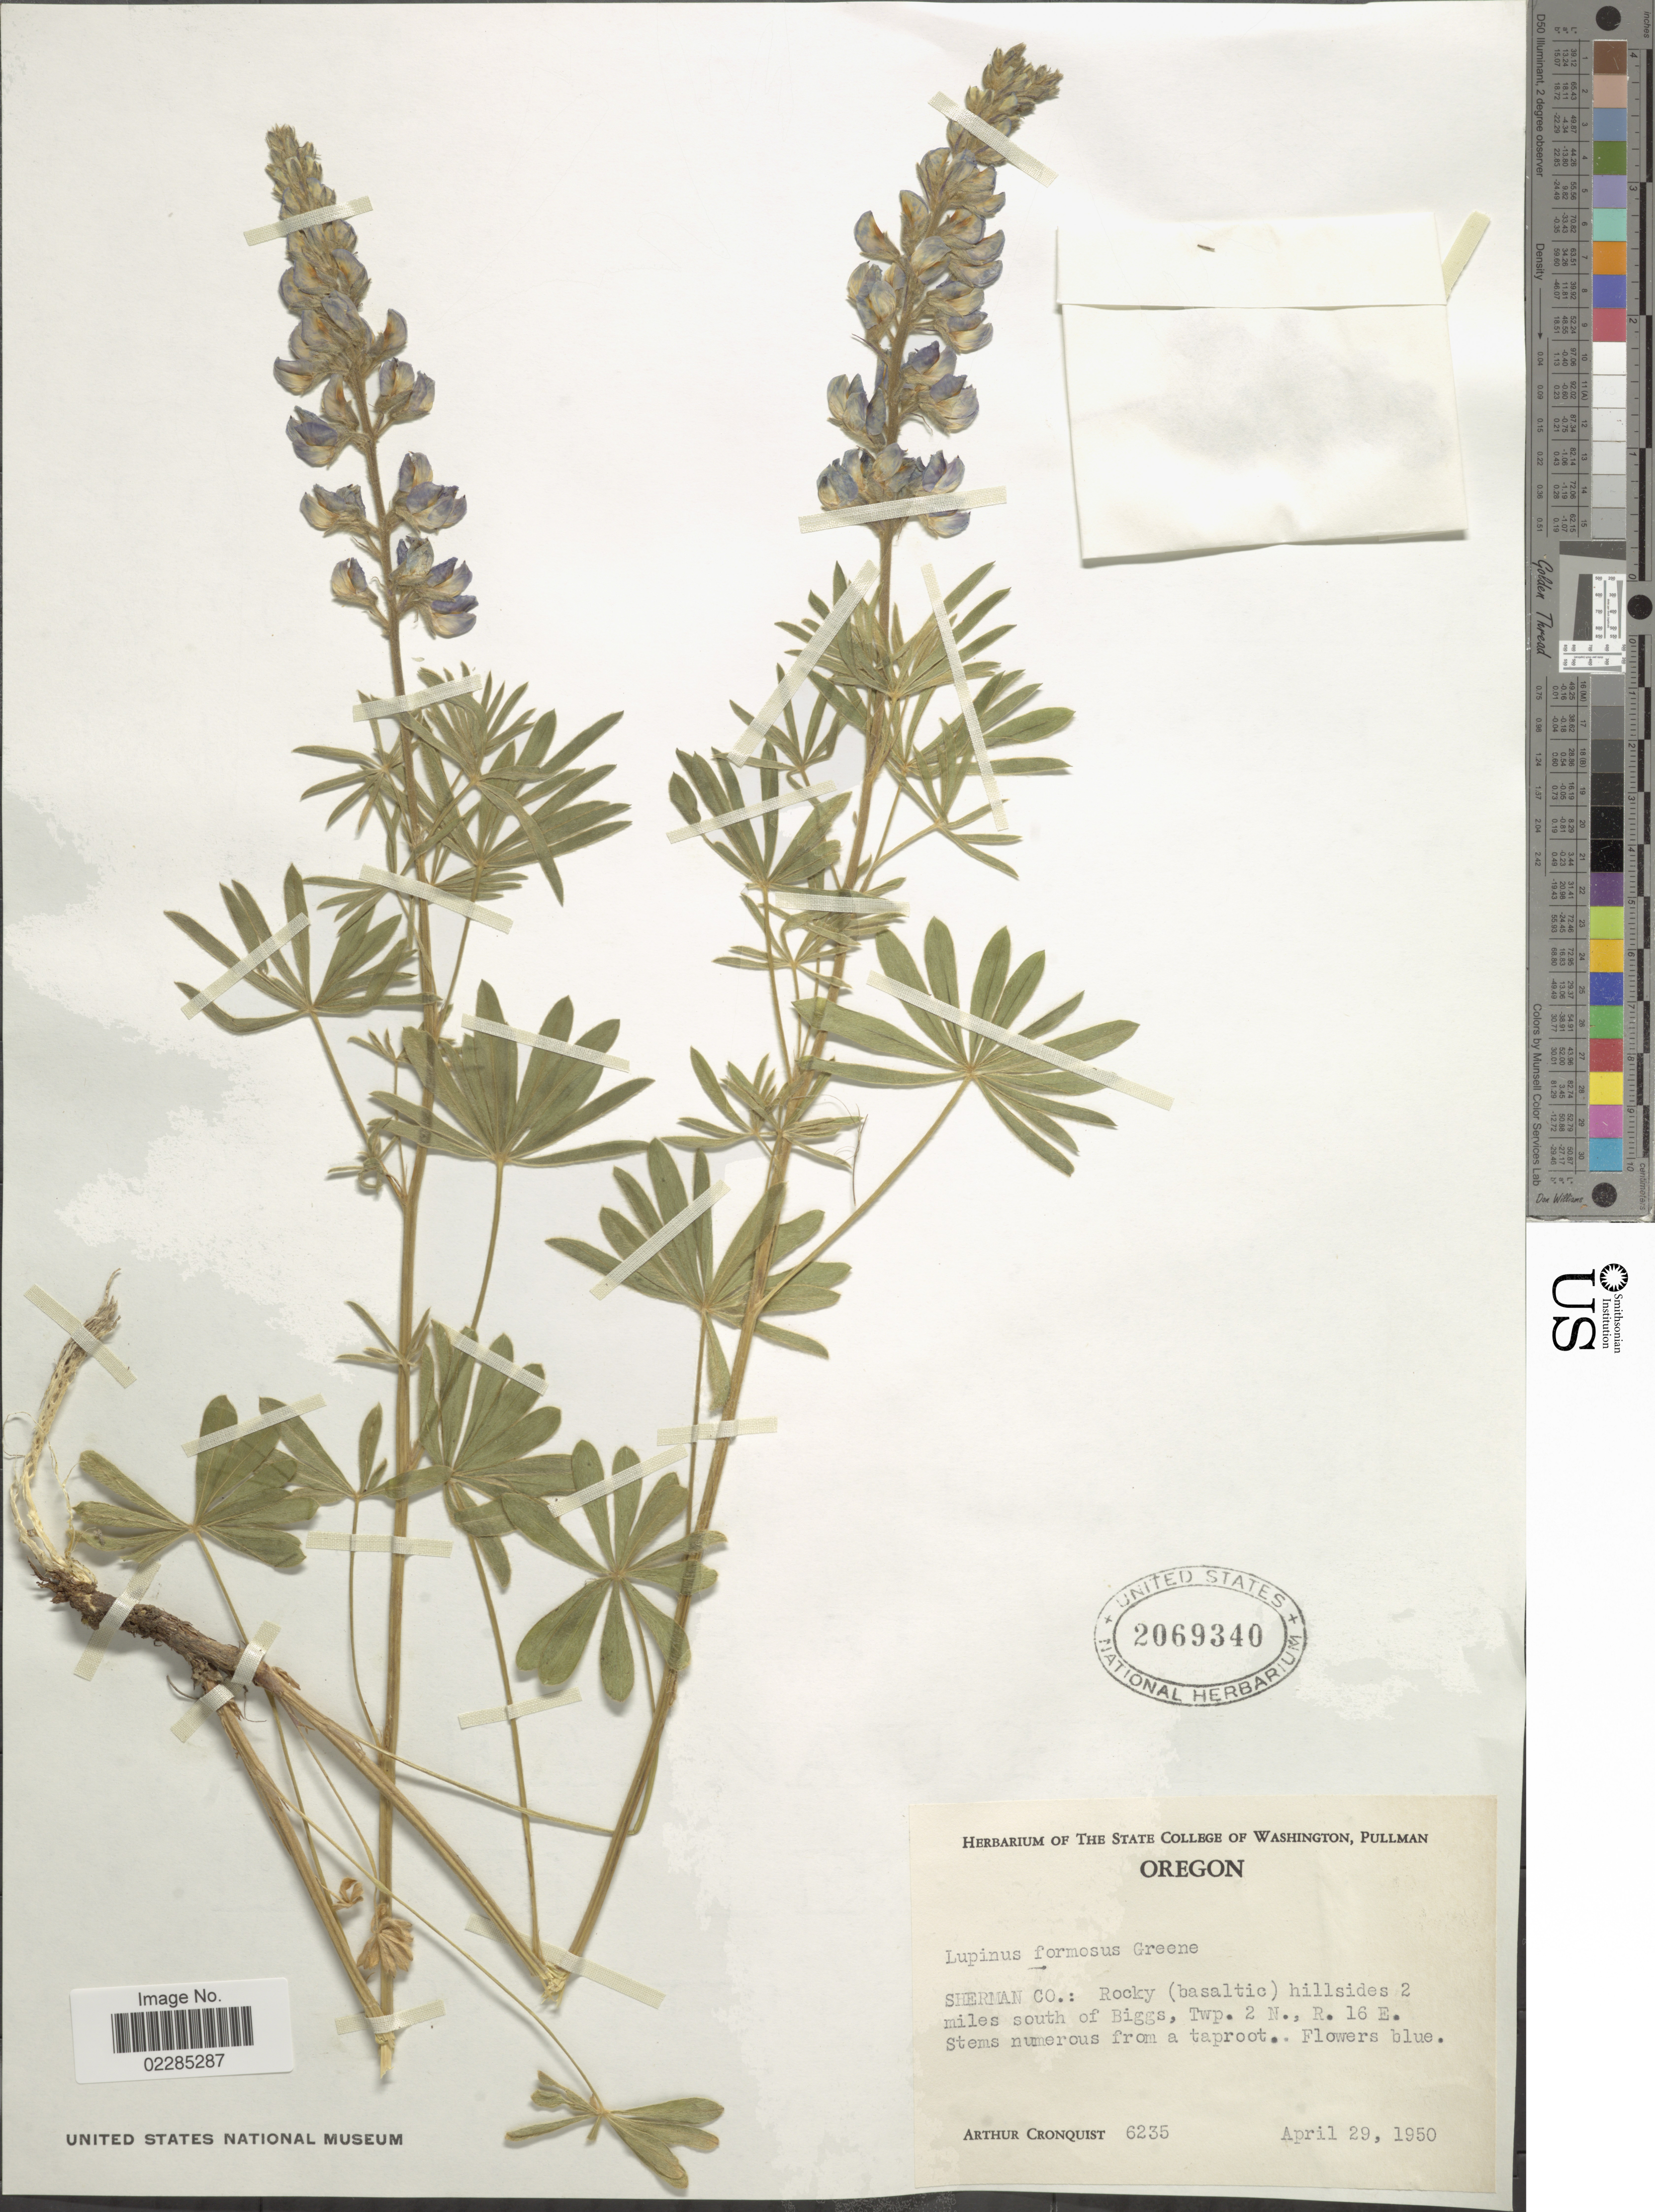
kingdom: Plantae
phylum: Tracheophyta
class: Magnoliopsida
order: Fabales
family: Fabaceae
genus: Lupinus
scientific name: Lupinus formosus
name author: Greene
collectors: A. J. Cronquist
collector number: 6235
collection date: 1950-04-29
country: United States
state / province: Oregon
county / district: Sherman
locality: Sherman Co: Rocky (basaltic) hillsides 2 miles south of Biggs, Twp. 2 N., R. 16 E.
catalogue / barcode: US 2069340